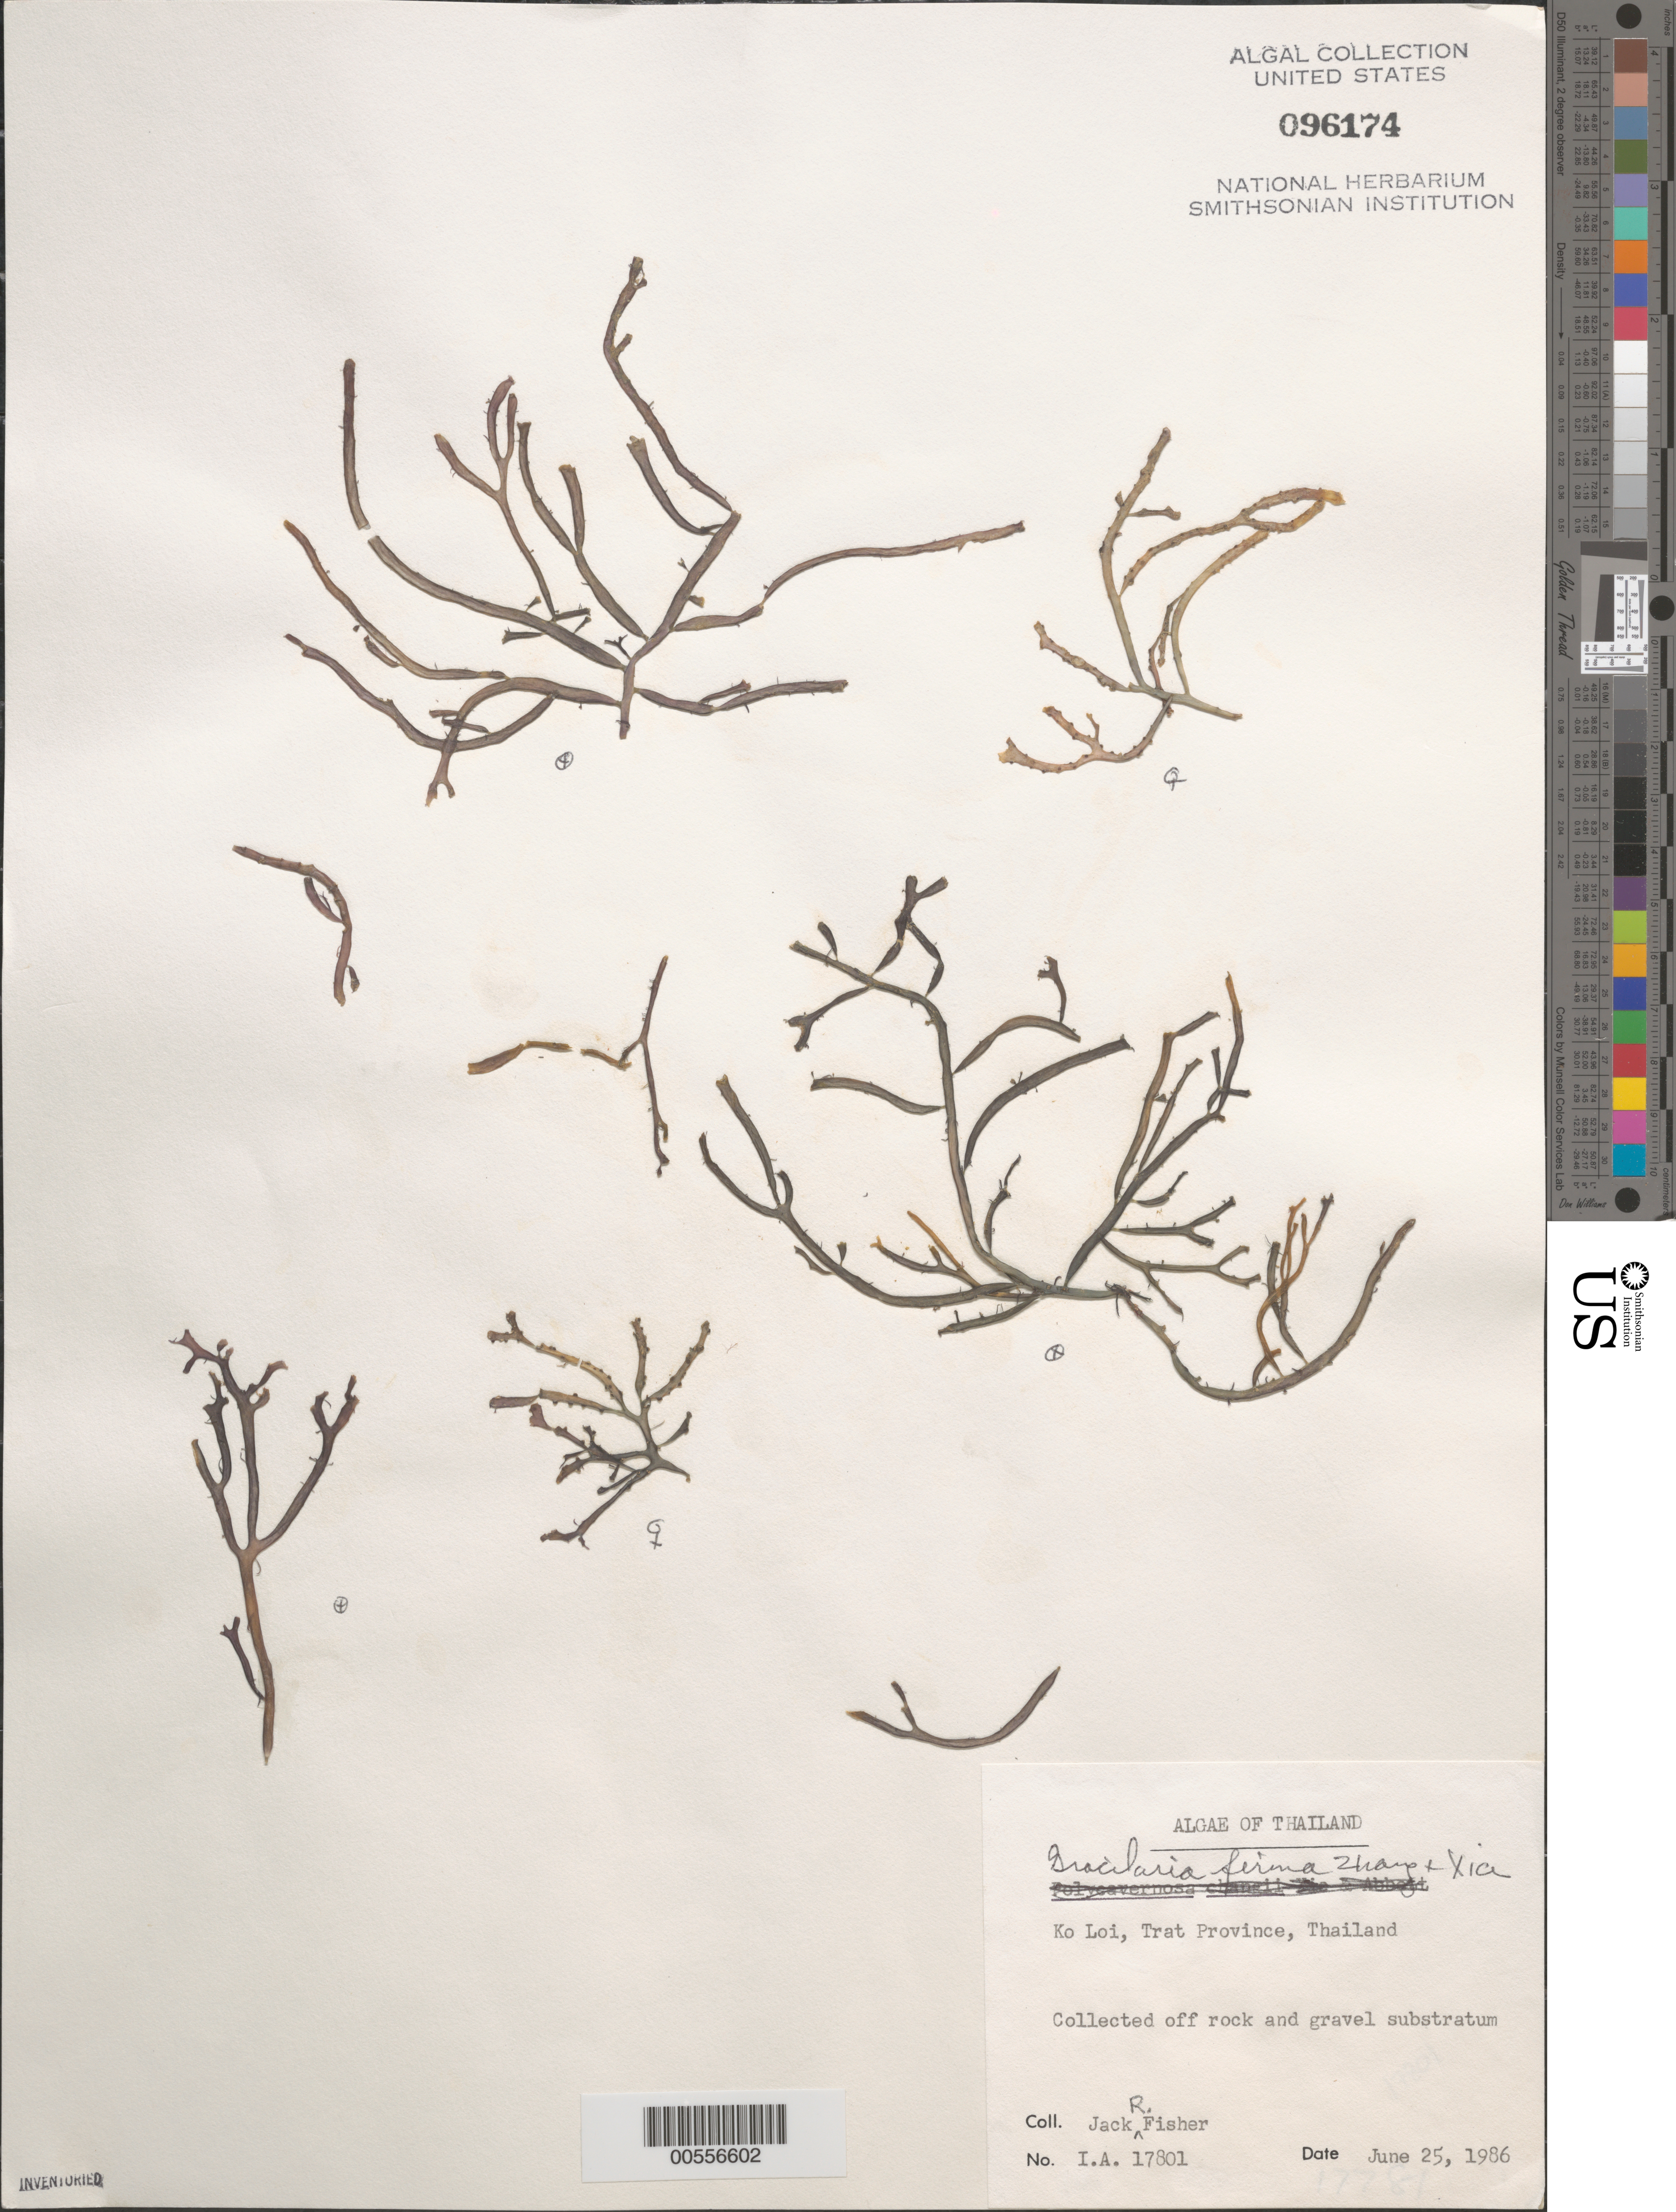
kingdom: Plantae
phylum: Rhodophyta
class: Florideophyceae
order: Gracilariales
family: Gracilariaceae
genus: Gracilaria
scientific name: Gracilaria firma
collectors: J. Fisher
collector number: IAA 17801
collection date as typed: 25 Jun 1986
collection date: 1986-06-25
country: Thailand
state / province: Trat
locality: Ko Loi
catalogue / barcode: US 96174